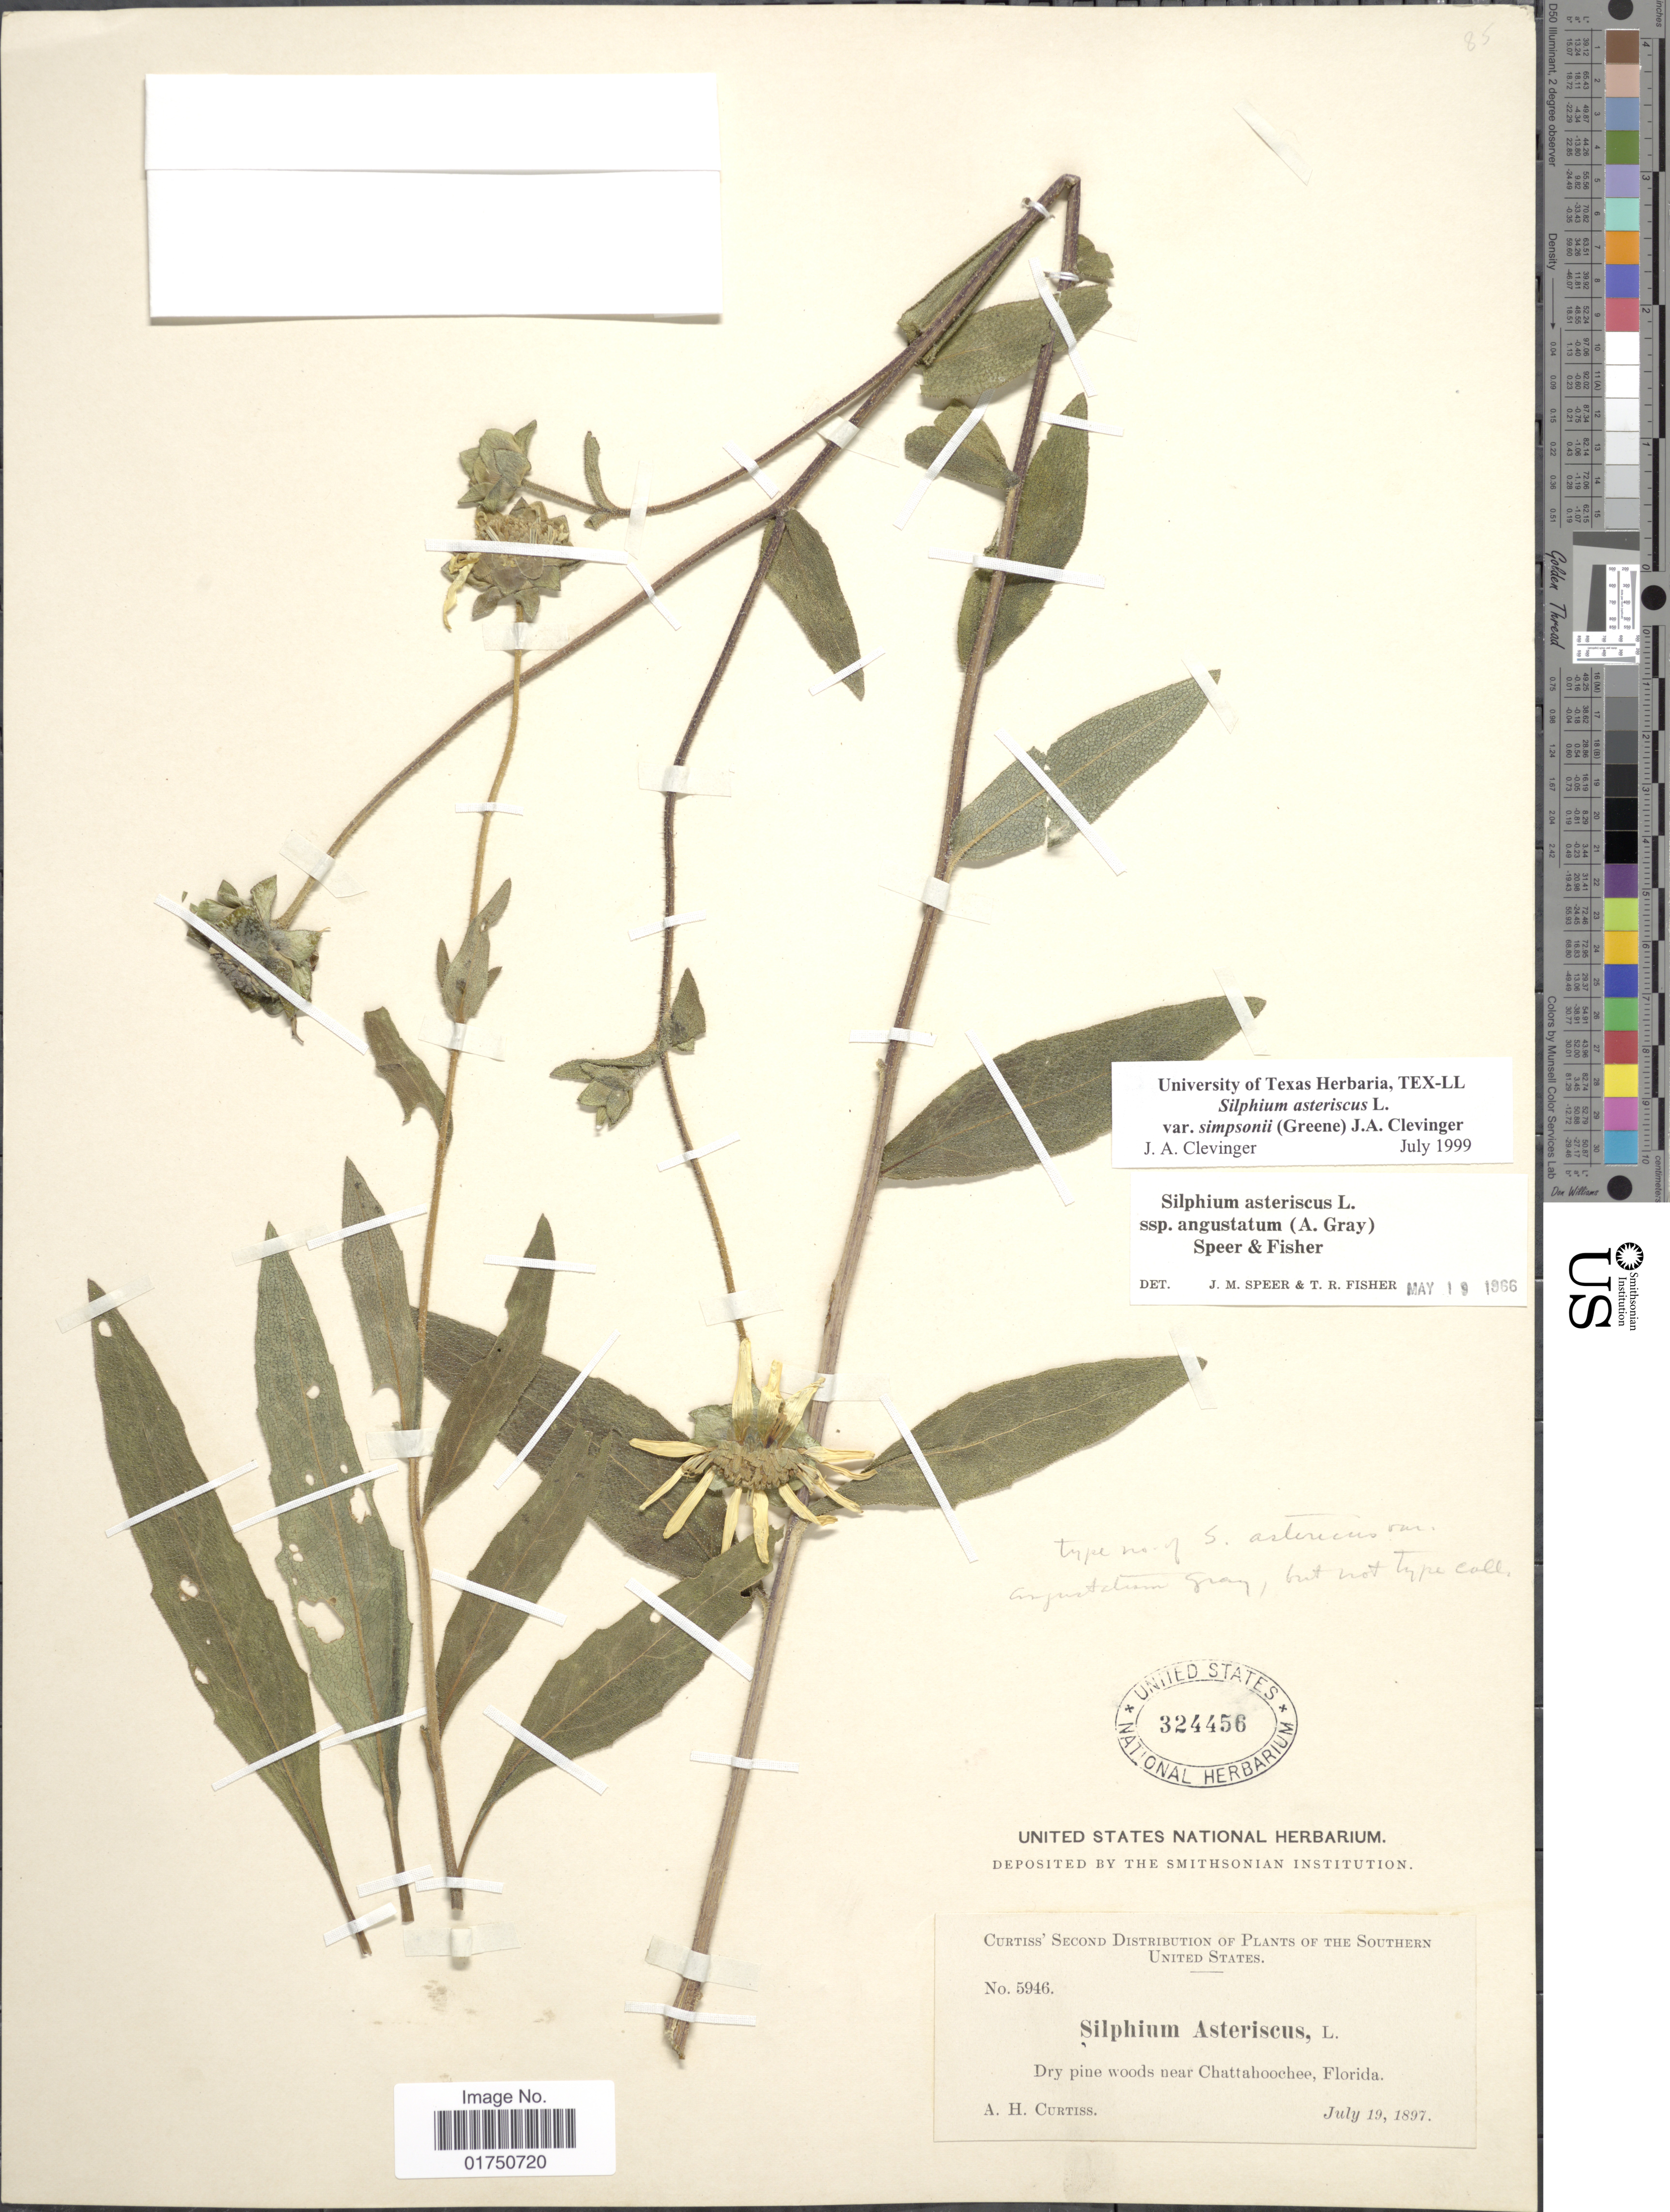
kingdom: Plantae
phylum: Tracheophyta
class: Magnoliopsida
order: Asterales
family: Asteraceae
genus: Silphium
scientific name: Silphium asteriscus var. simpsonii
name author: (Greene) Clevinger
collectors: A. H. Curtiss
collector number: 5946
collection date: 1897-07-19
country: United States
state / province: Florida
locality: Southern United States. Dry pine woods near Chattahoochee, Florida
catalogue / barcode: US 324456